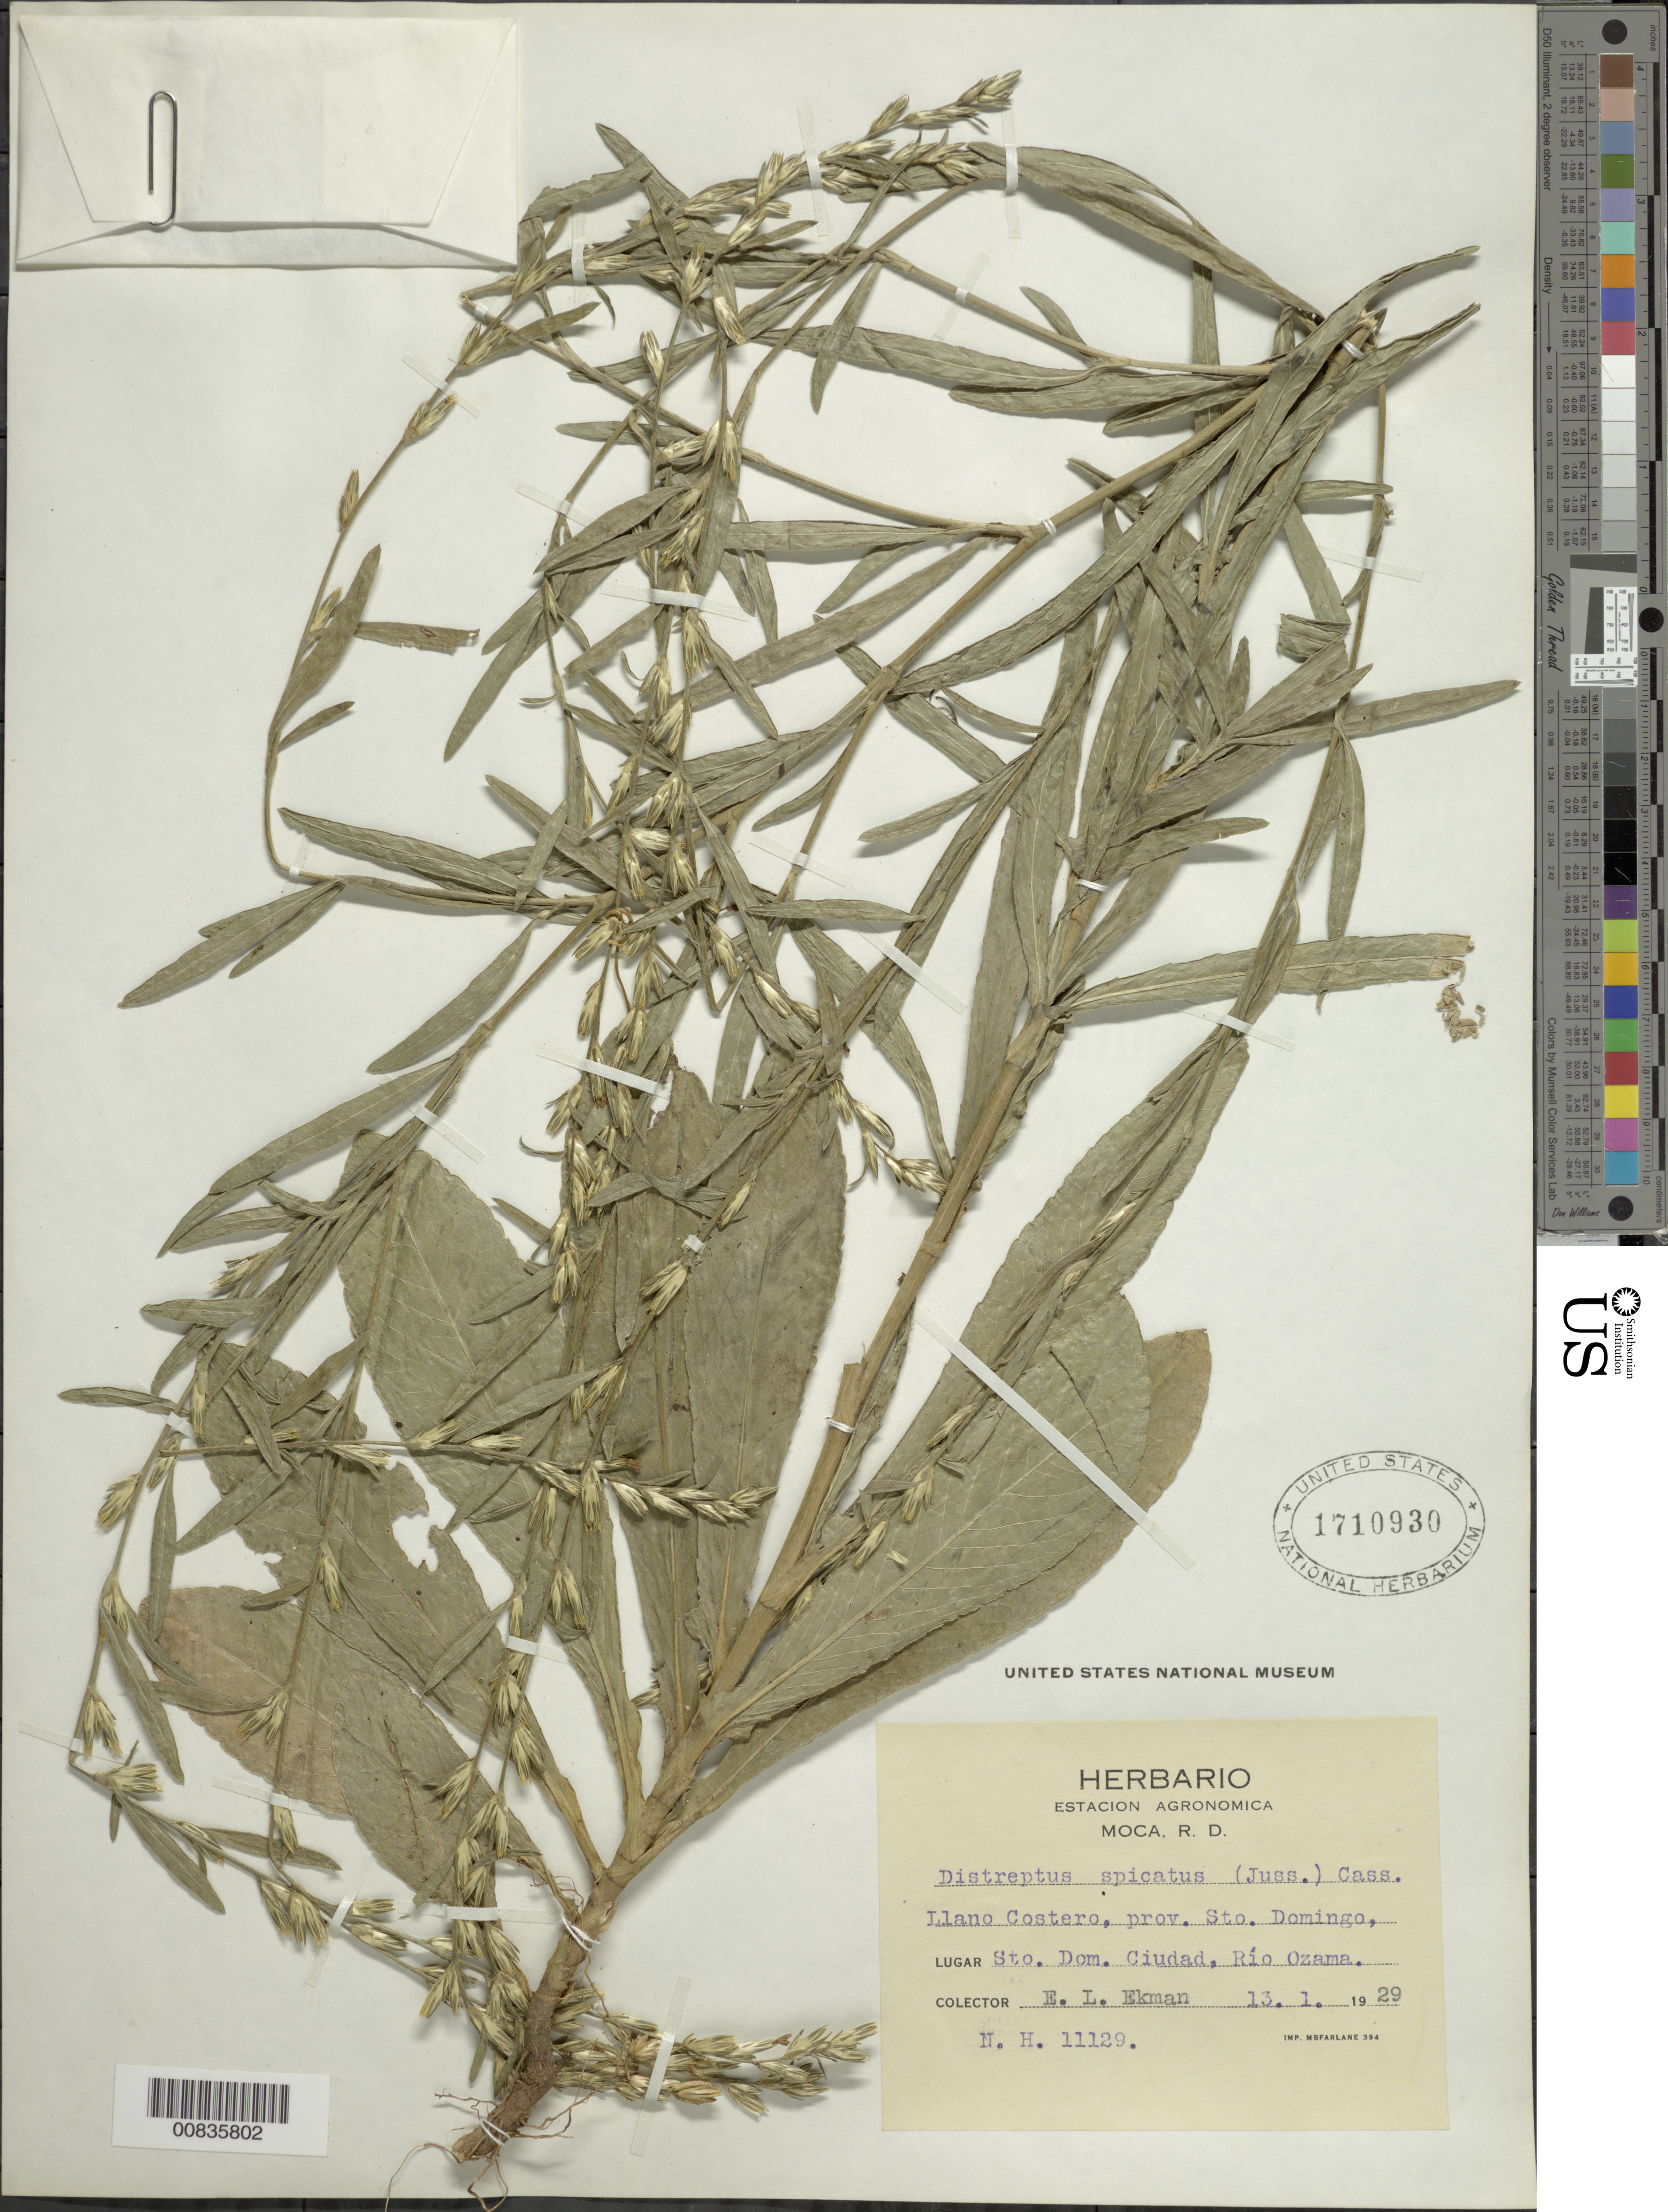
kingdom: Plantae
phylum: Tracheophyta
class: Magnoliopsida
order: Asterales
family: Asteraceae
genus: Pseudelephantopus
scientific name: Pseudelephantopus spicatus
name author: (Juss. ex Aubl.) C.F. Baker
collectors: E. L. Ekman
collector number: H 11129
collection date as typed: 13 Jan 1929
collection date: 1929-01-13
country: Dominican Republic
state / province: Distrito Nacional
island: Hispaniola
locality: Llano Costero, Santo Domingo City, Río Ozama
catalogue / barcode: US 1710930